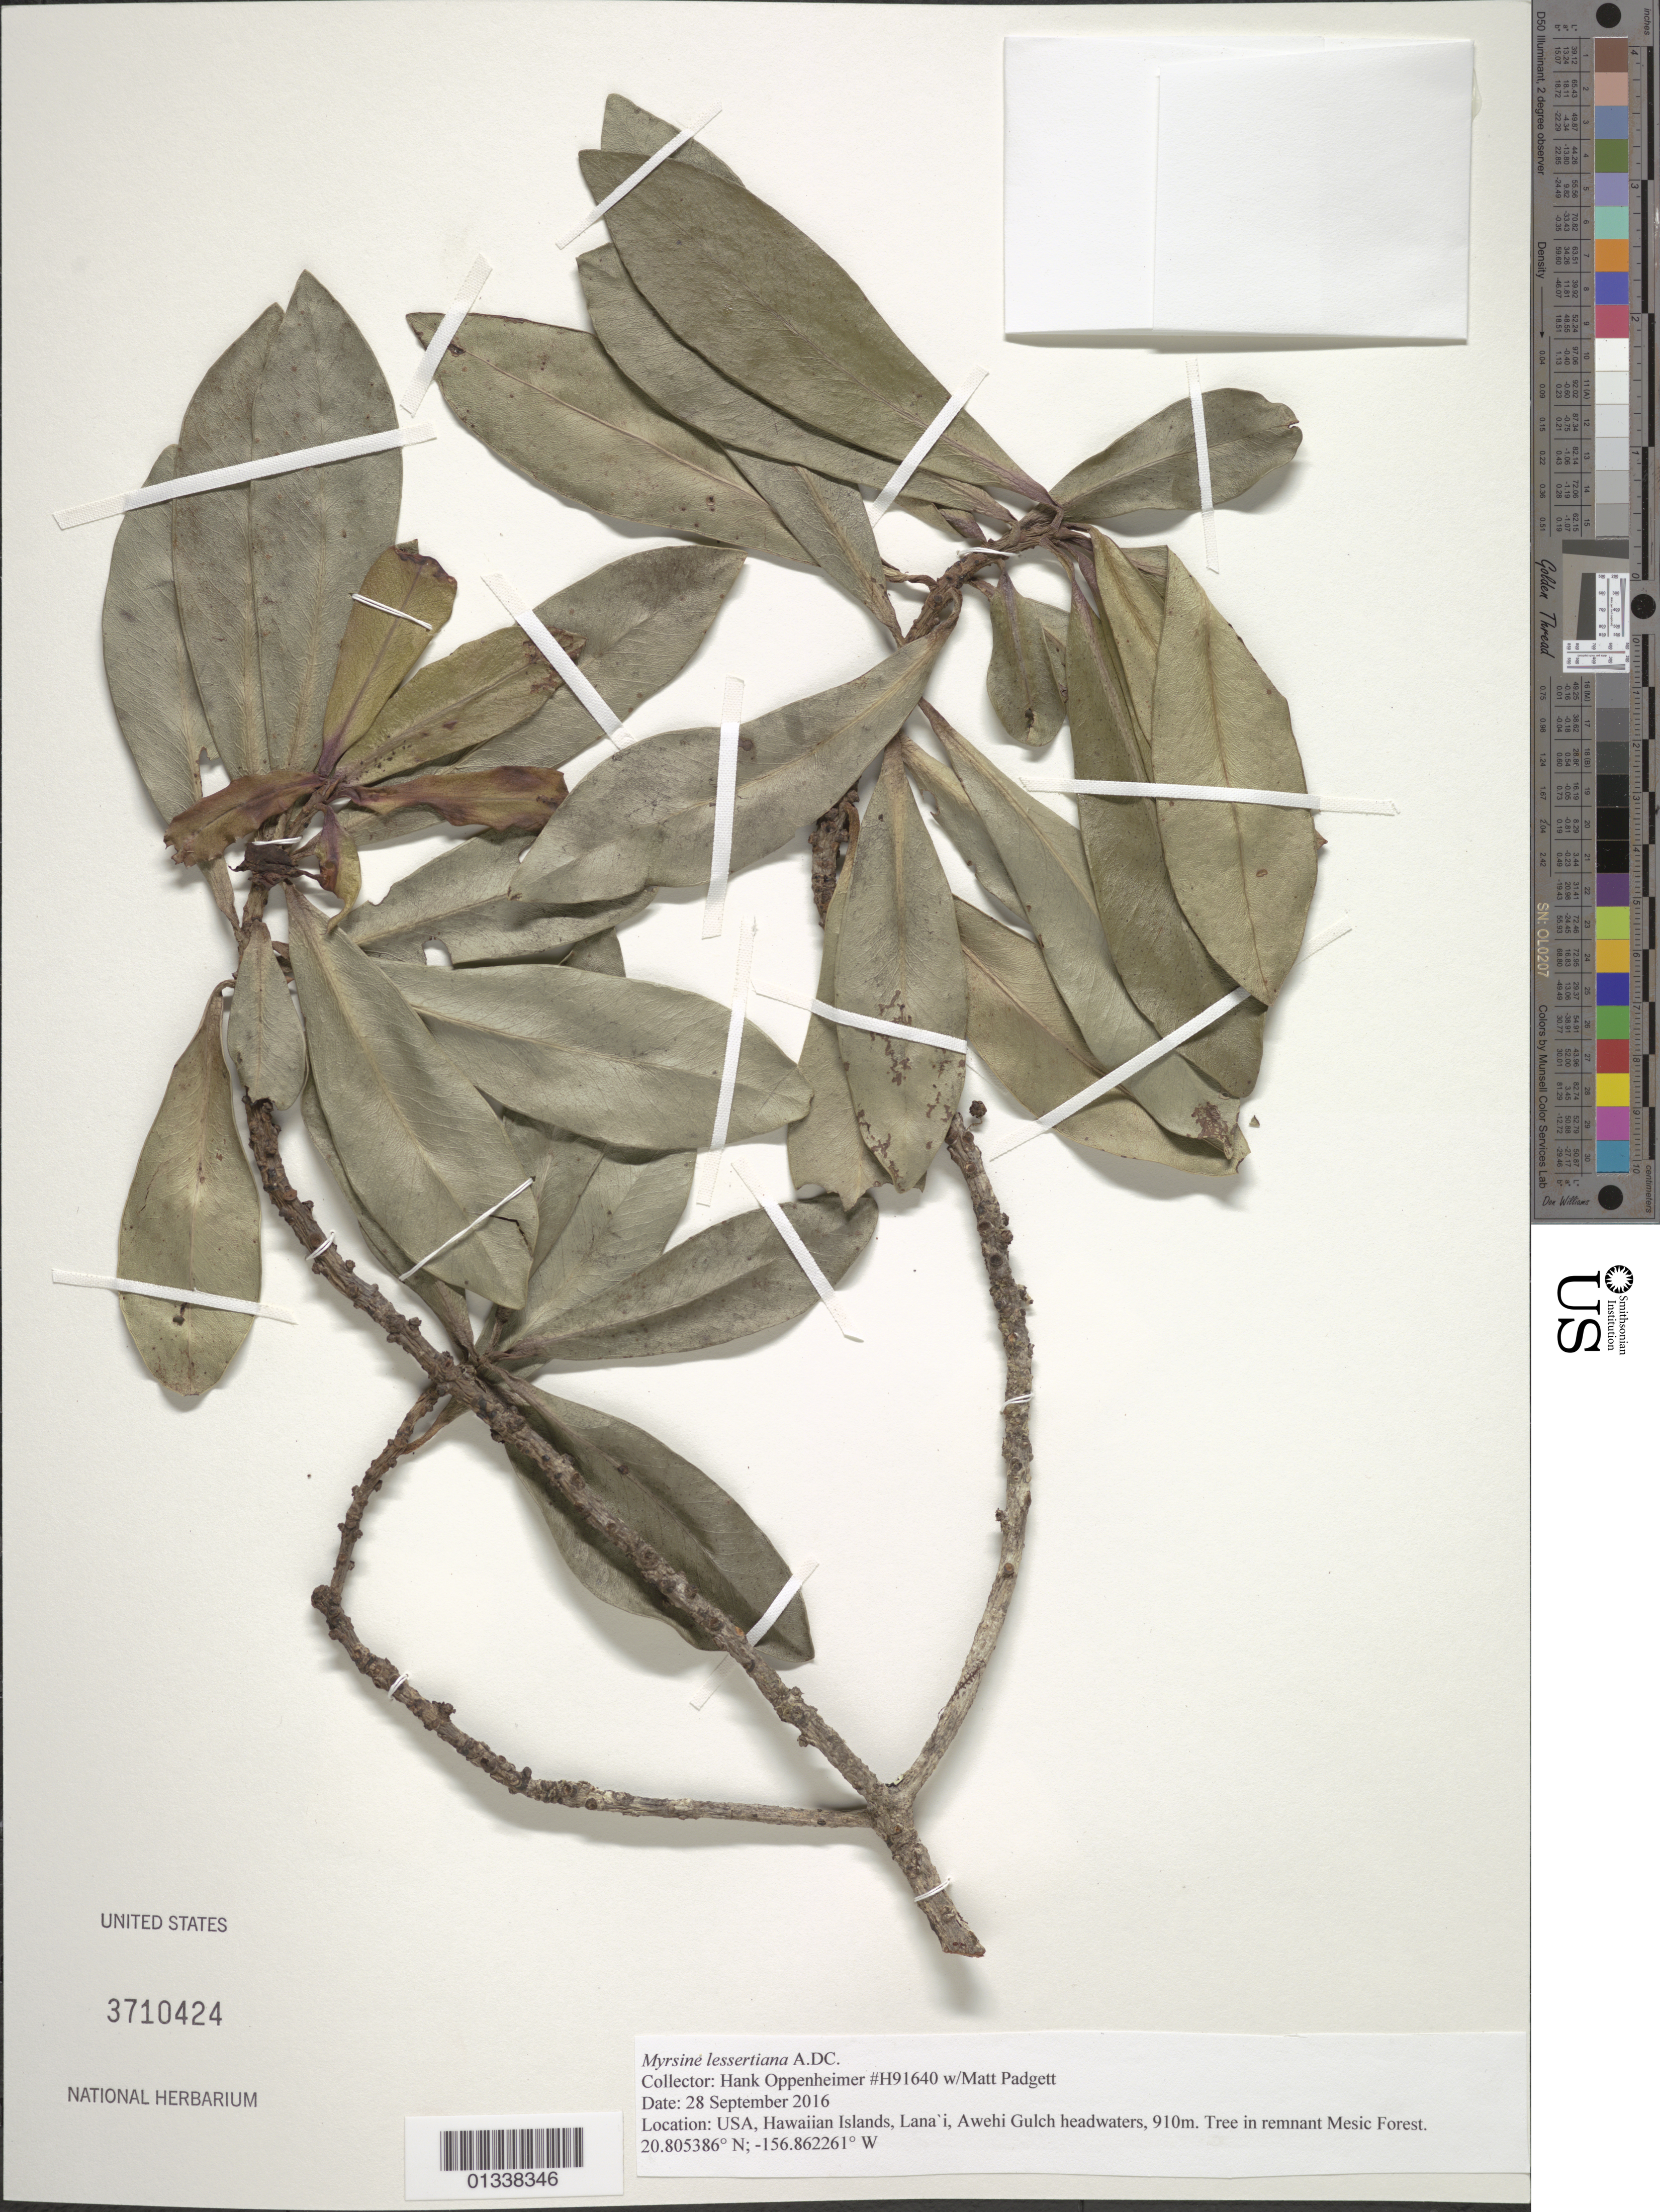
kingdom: Plantae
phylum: Tracheophyta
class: Magnoliopsida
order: Ericales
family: Primulaceae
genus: Myrsine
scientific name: Myrsine lessertiana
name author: A. DC.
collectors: H. Oppenheimer & M. Padgett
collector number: H91640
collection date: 2016-09-28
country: United States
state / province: Hawaii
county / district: Maui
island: Lana'i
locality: Awehi Gulch headwaters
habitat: Remnant Mesic Forest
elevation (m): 910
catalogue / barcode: US 3710424